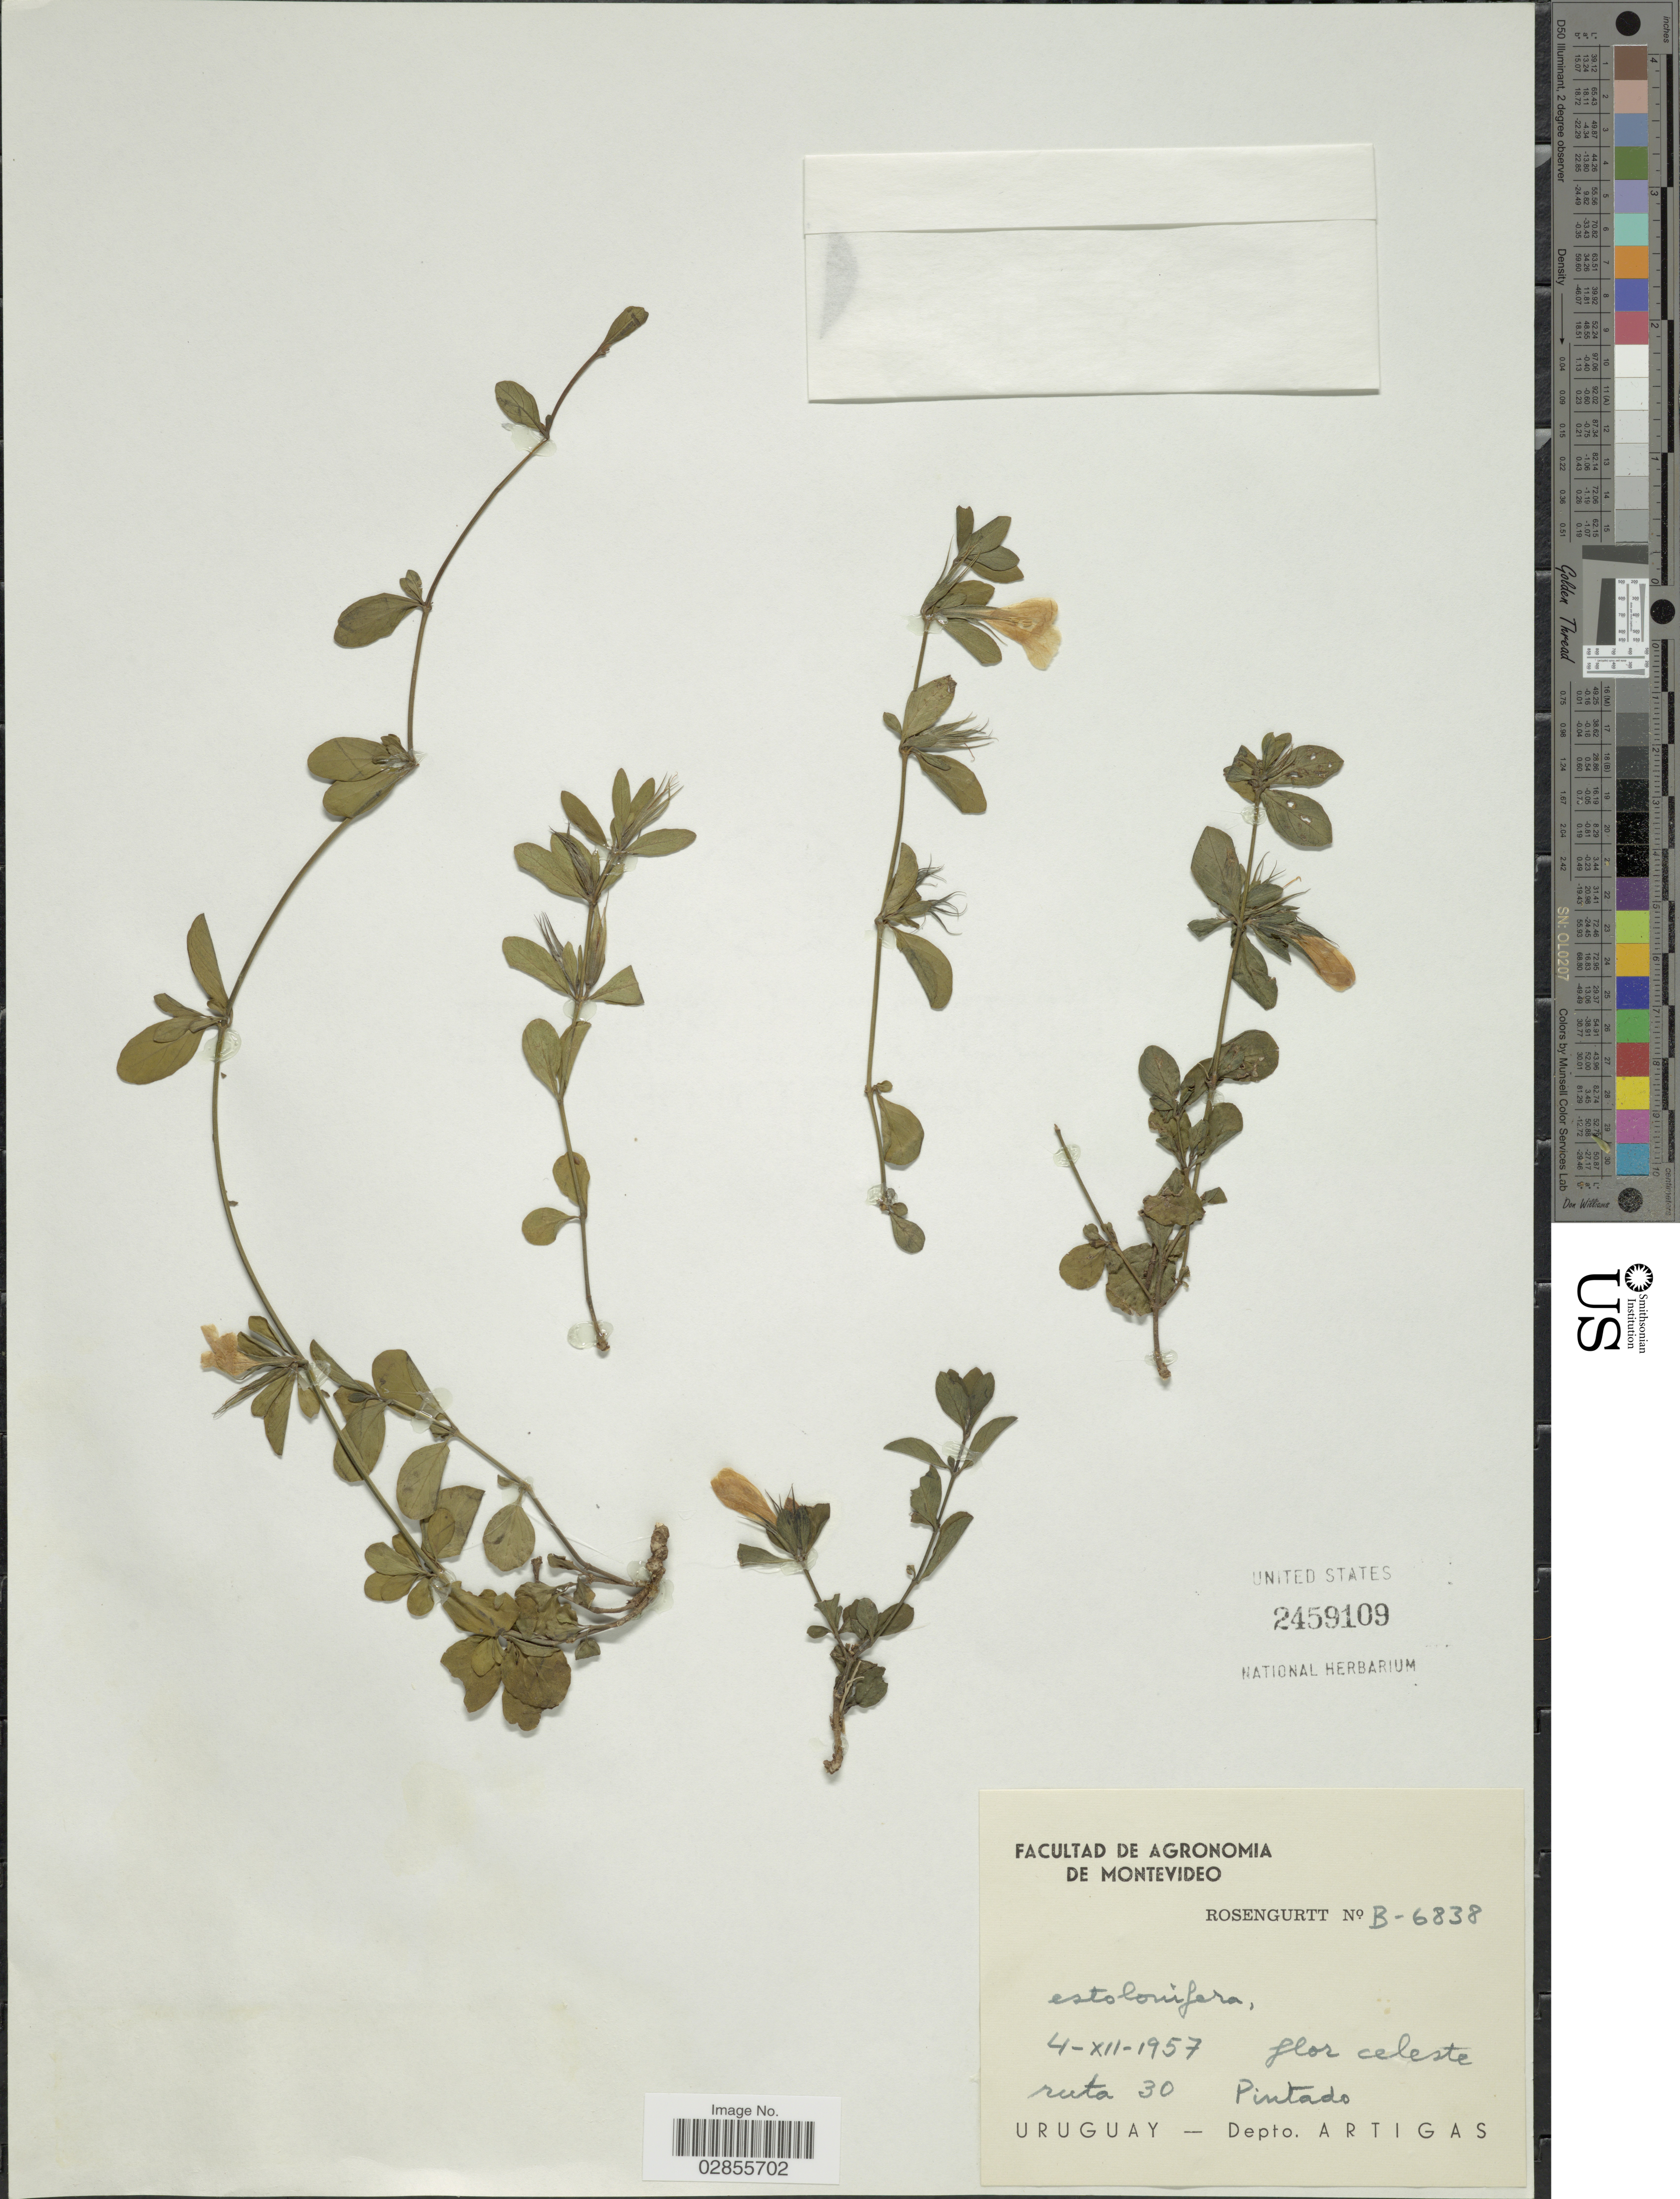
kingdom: Plantae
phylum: Tracheophyta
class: Magnoliopsida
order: Lamiales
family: Acanthaceae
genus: Dyschoriste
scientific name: Dyschoriste humilis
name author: Lindau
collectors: Rosengurtt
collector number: B-6838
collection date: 1957-12-04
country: Uruguay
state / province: Artigas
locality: Ruta 30, Pintado. Depto. Artigas.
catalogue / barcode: US 2459109